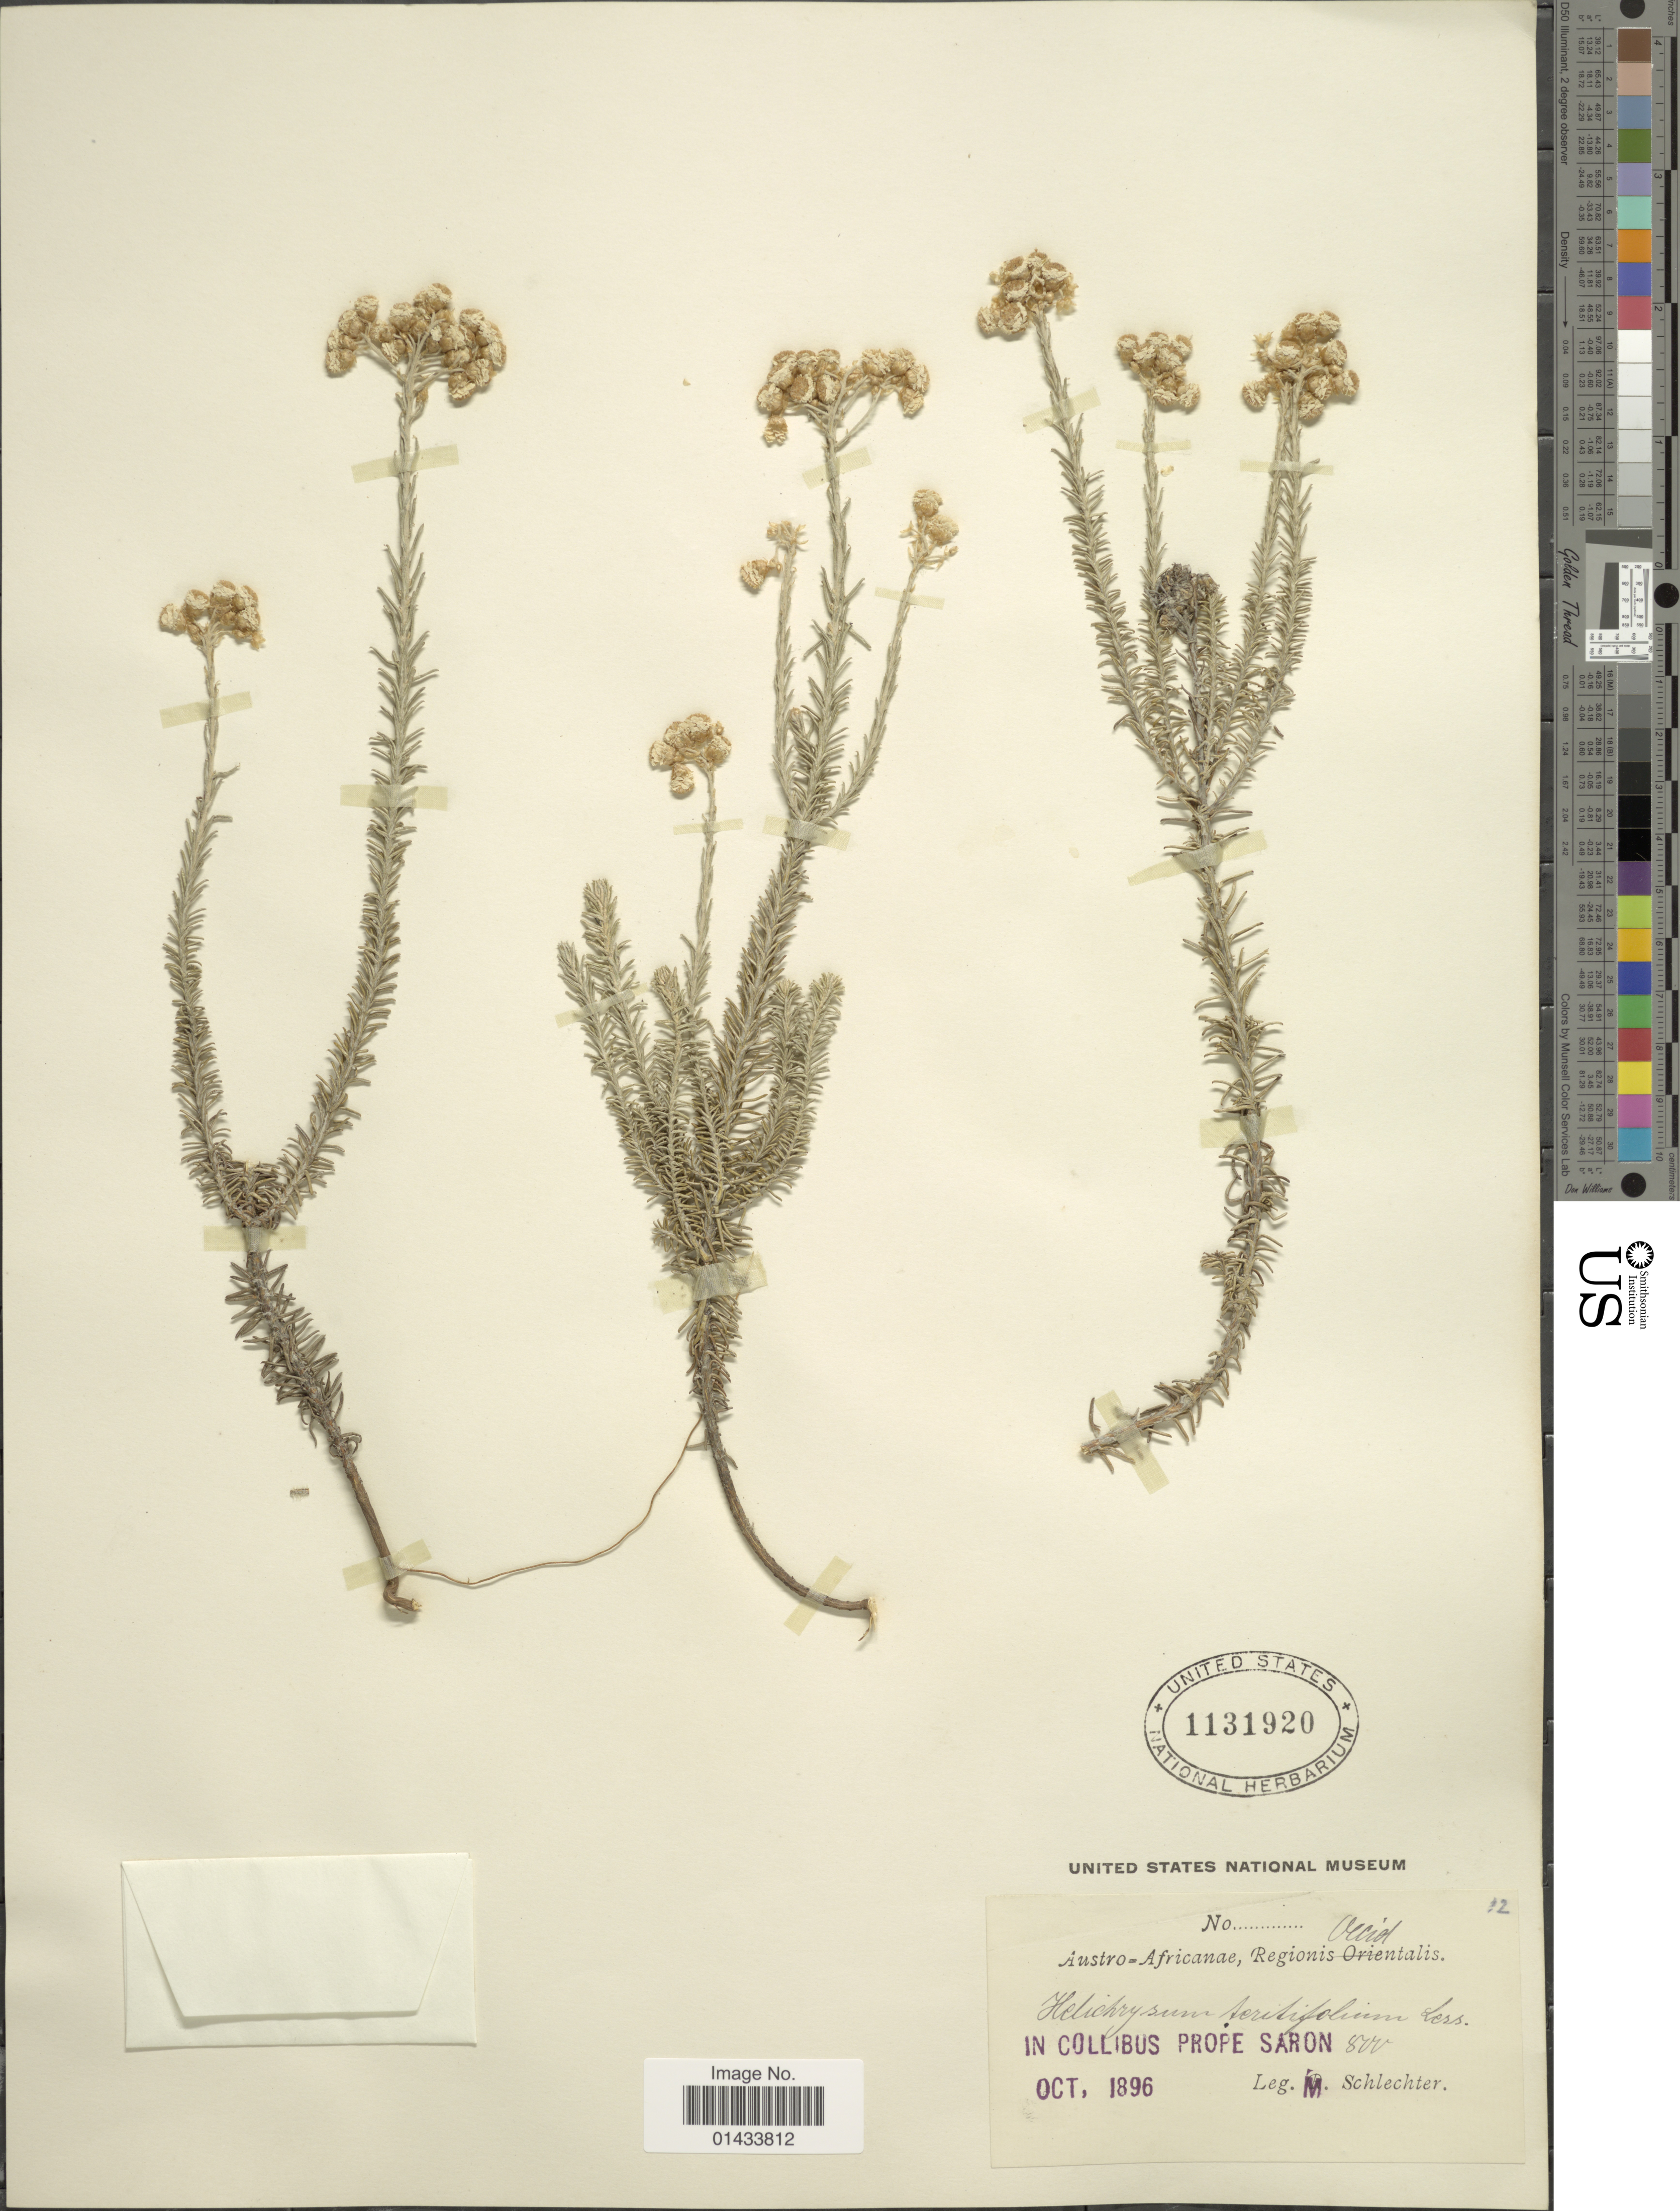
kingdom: Plantae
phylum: Tracheophyta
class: Magnoliopsida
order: Asterales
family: Asteraceae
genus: Helichrysum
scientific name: Helichrysum teretifolium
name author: Sweet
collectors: Schlechter, --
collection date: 1896-10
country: South Africa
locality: Regionis Occid., In collibus prope Saron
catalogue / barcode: US 1131920